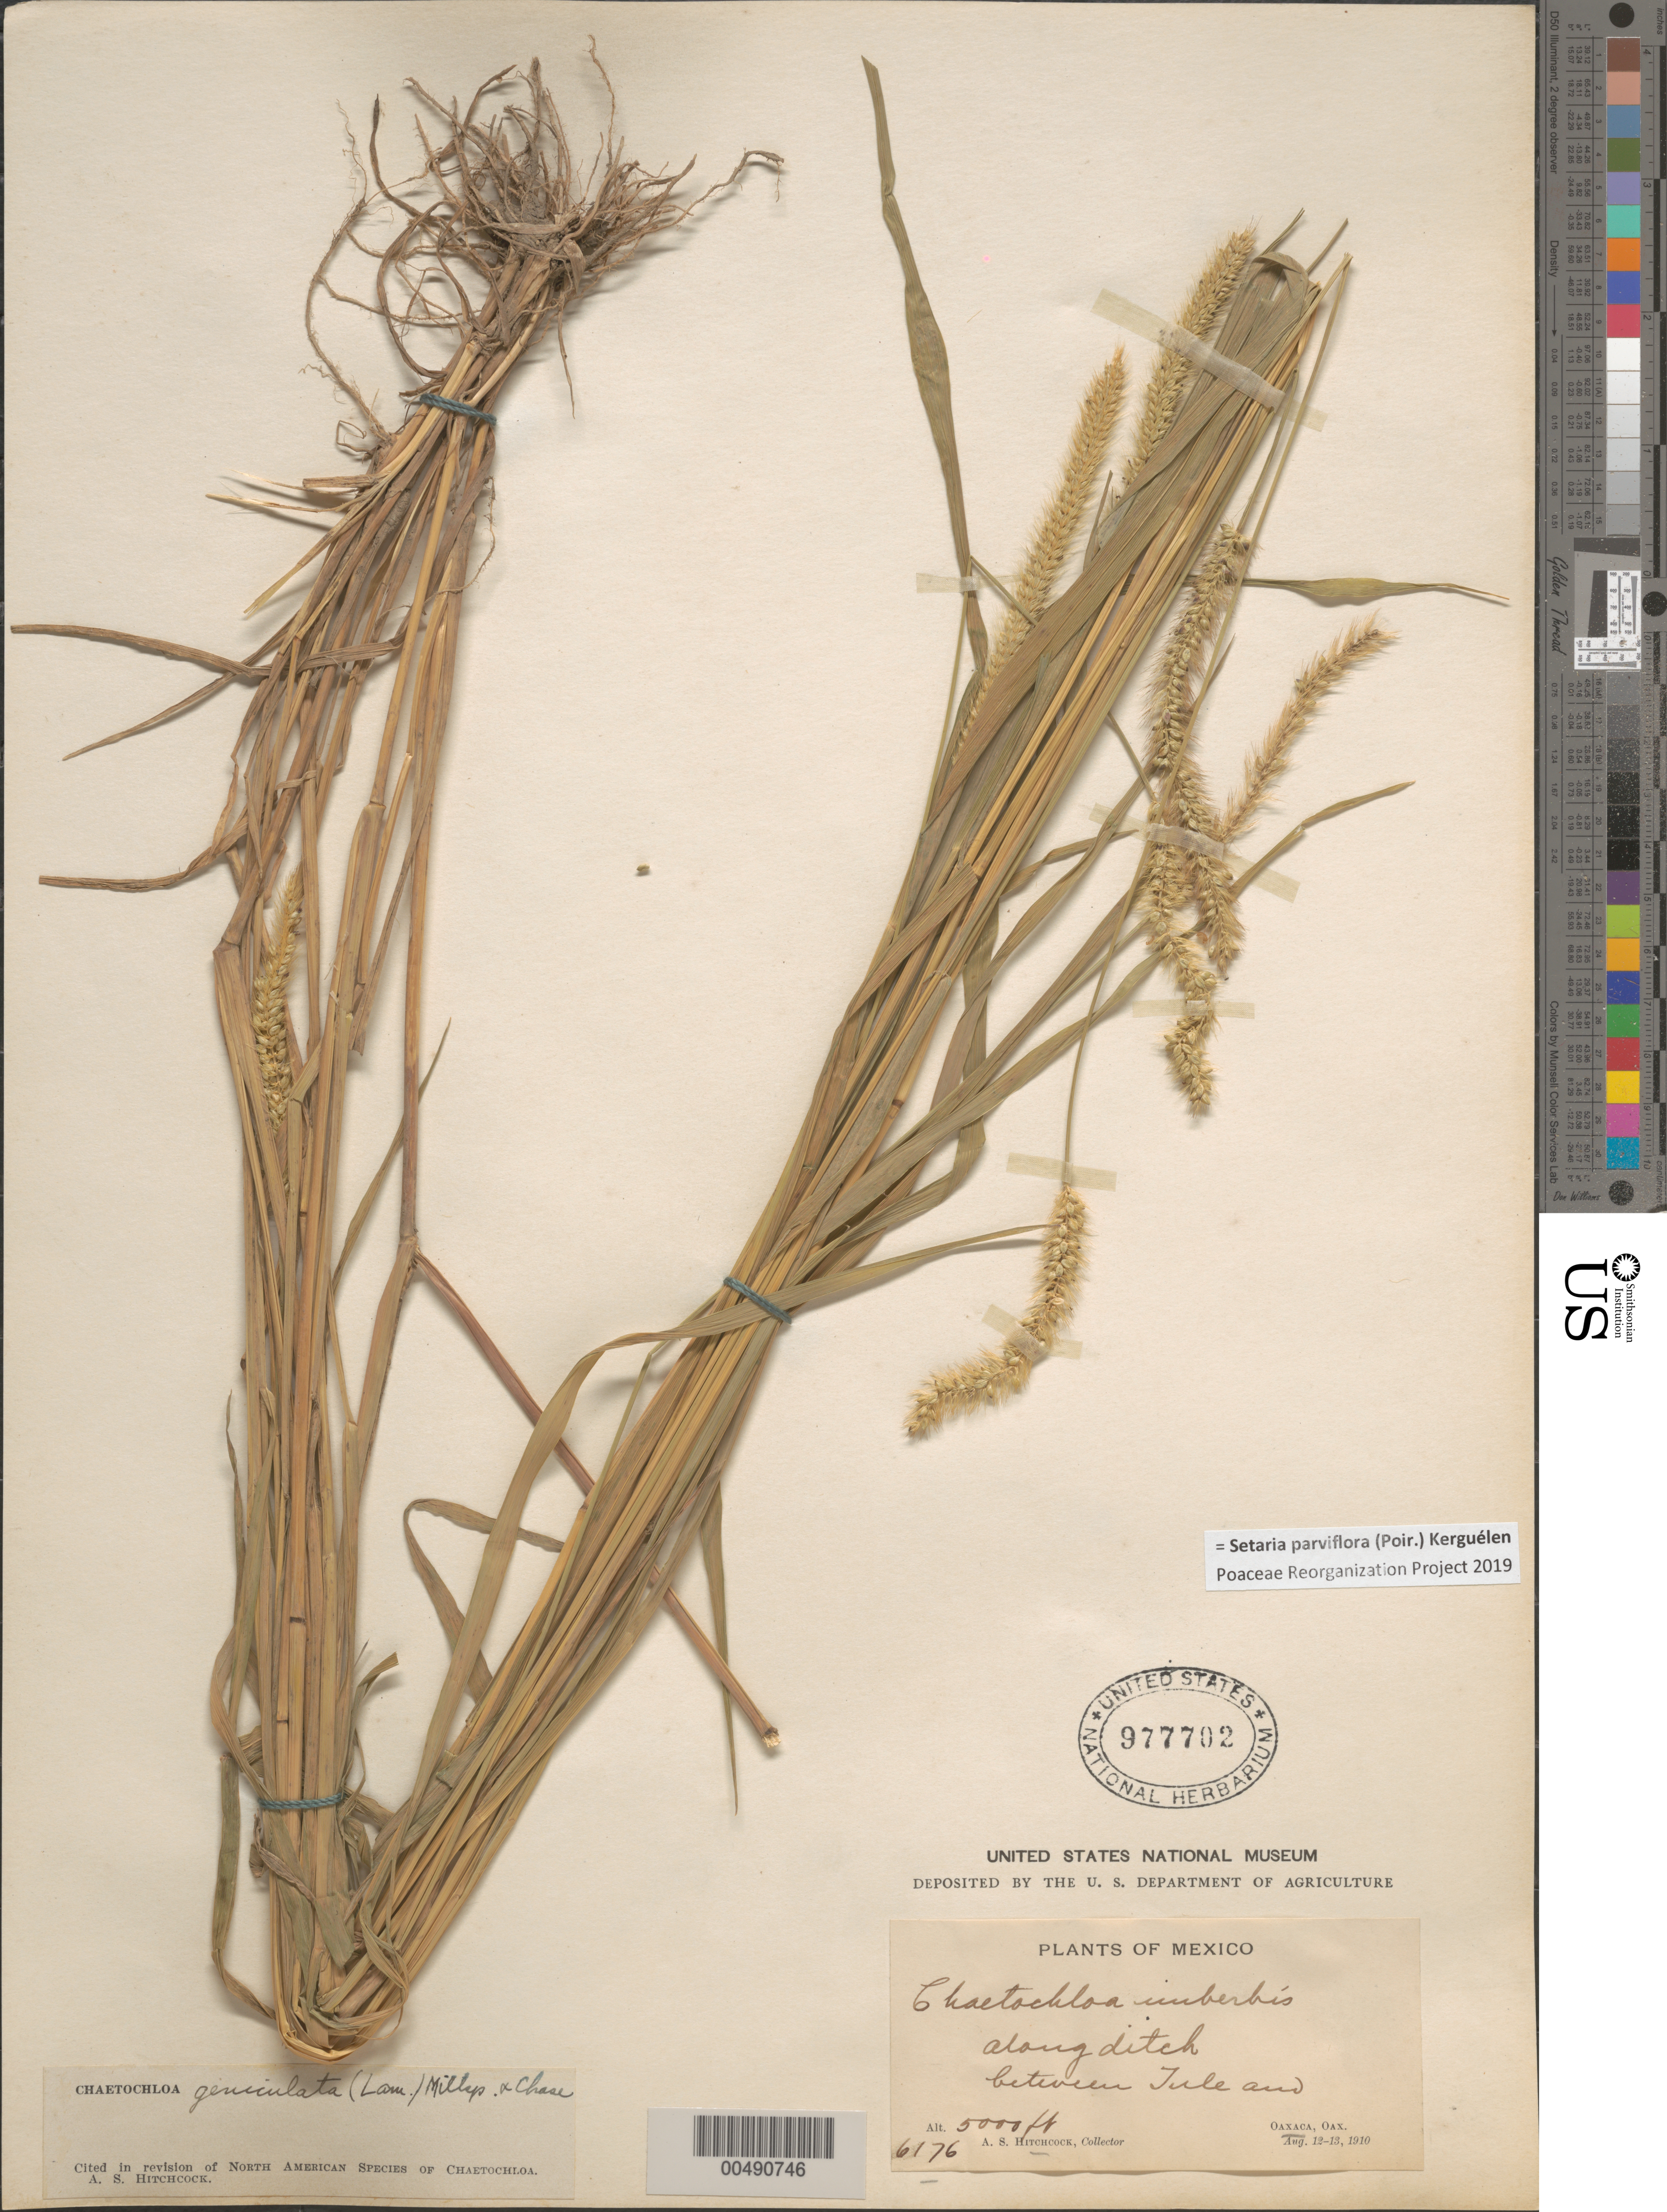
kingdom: Plantae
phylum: Tracheophyta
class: Liliopsida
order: Poales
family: Poaceae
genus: Setaria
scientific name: Setaria parviflora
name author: (Poir.) Kerguélen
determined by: Poaceae Reorganization Project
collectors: A. S. Hitchcock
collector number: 6176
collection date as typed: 12 Aug 1910 to 13 Aug 1910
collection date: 1910-08-12/1910-08-13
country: Mexico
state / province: Oaxaca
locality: Between Tule & Oaxaca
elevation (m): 1524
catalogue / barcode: US 977702